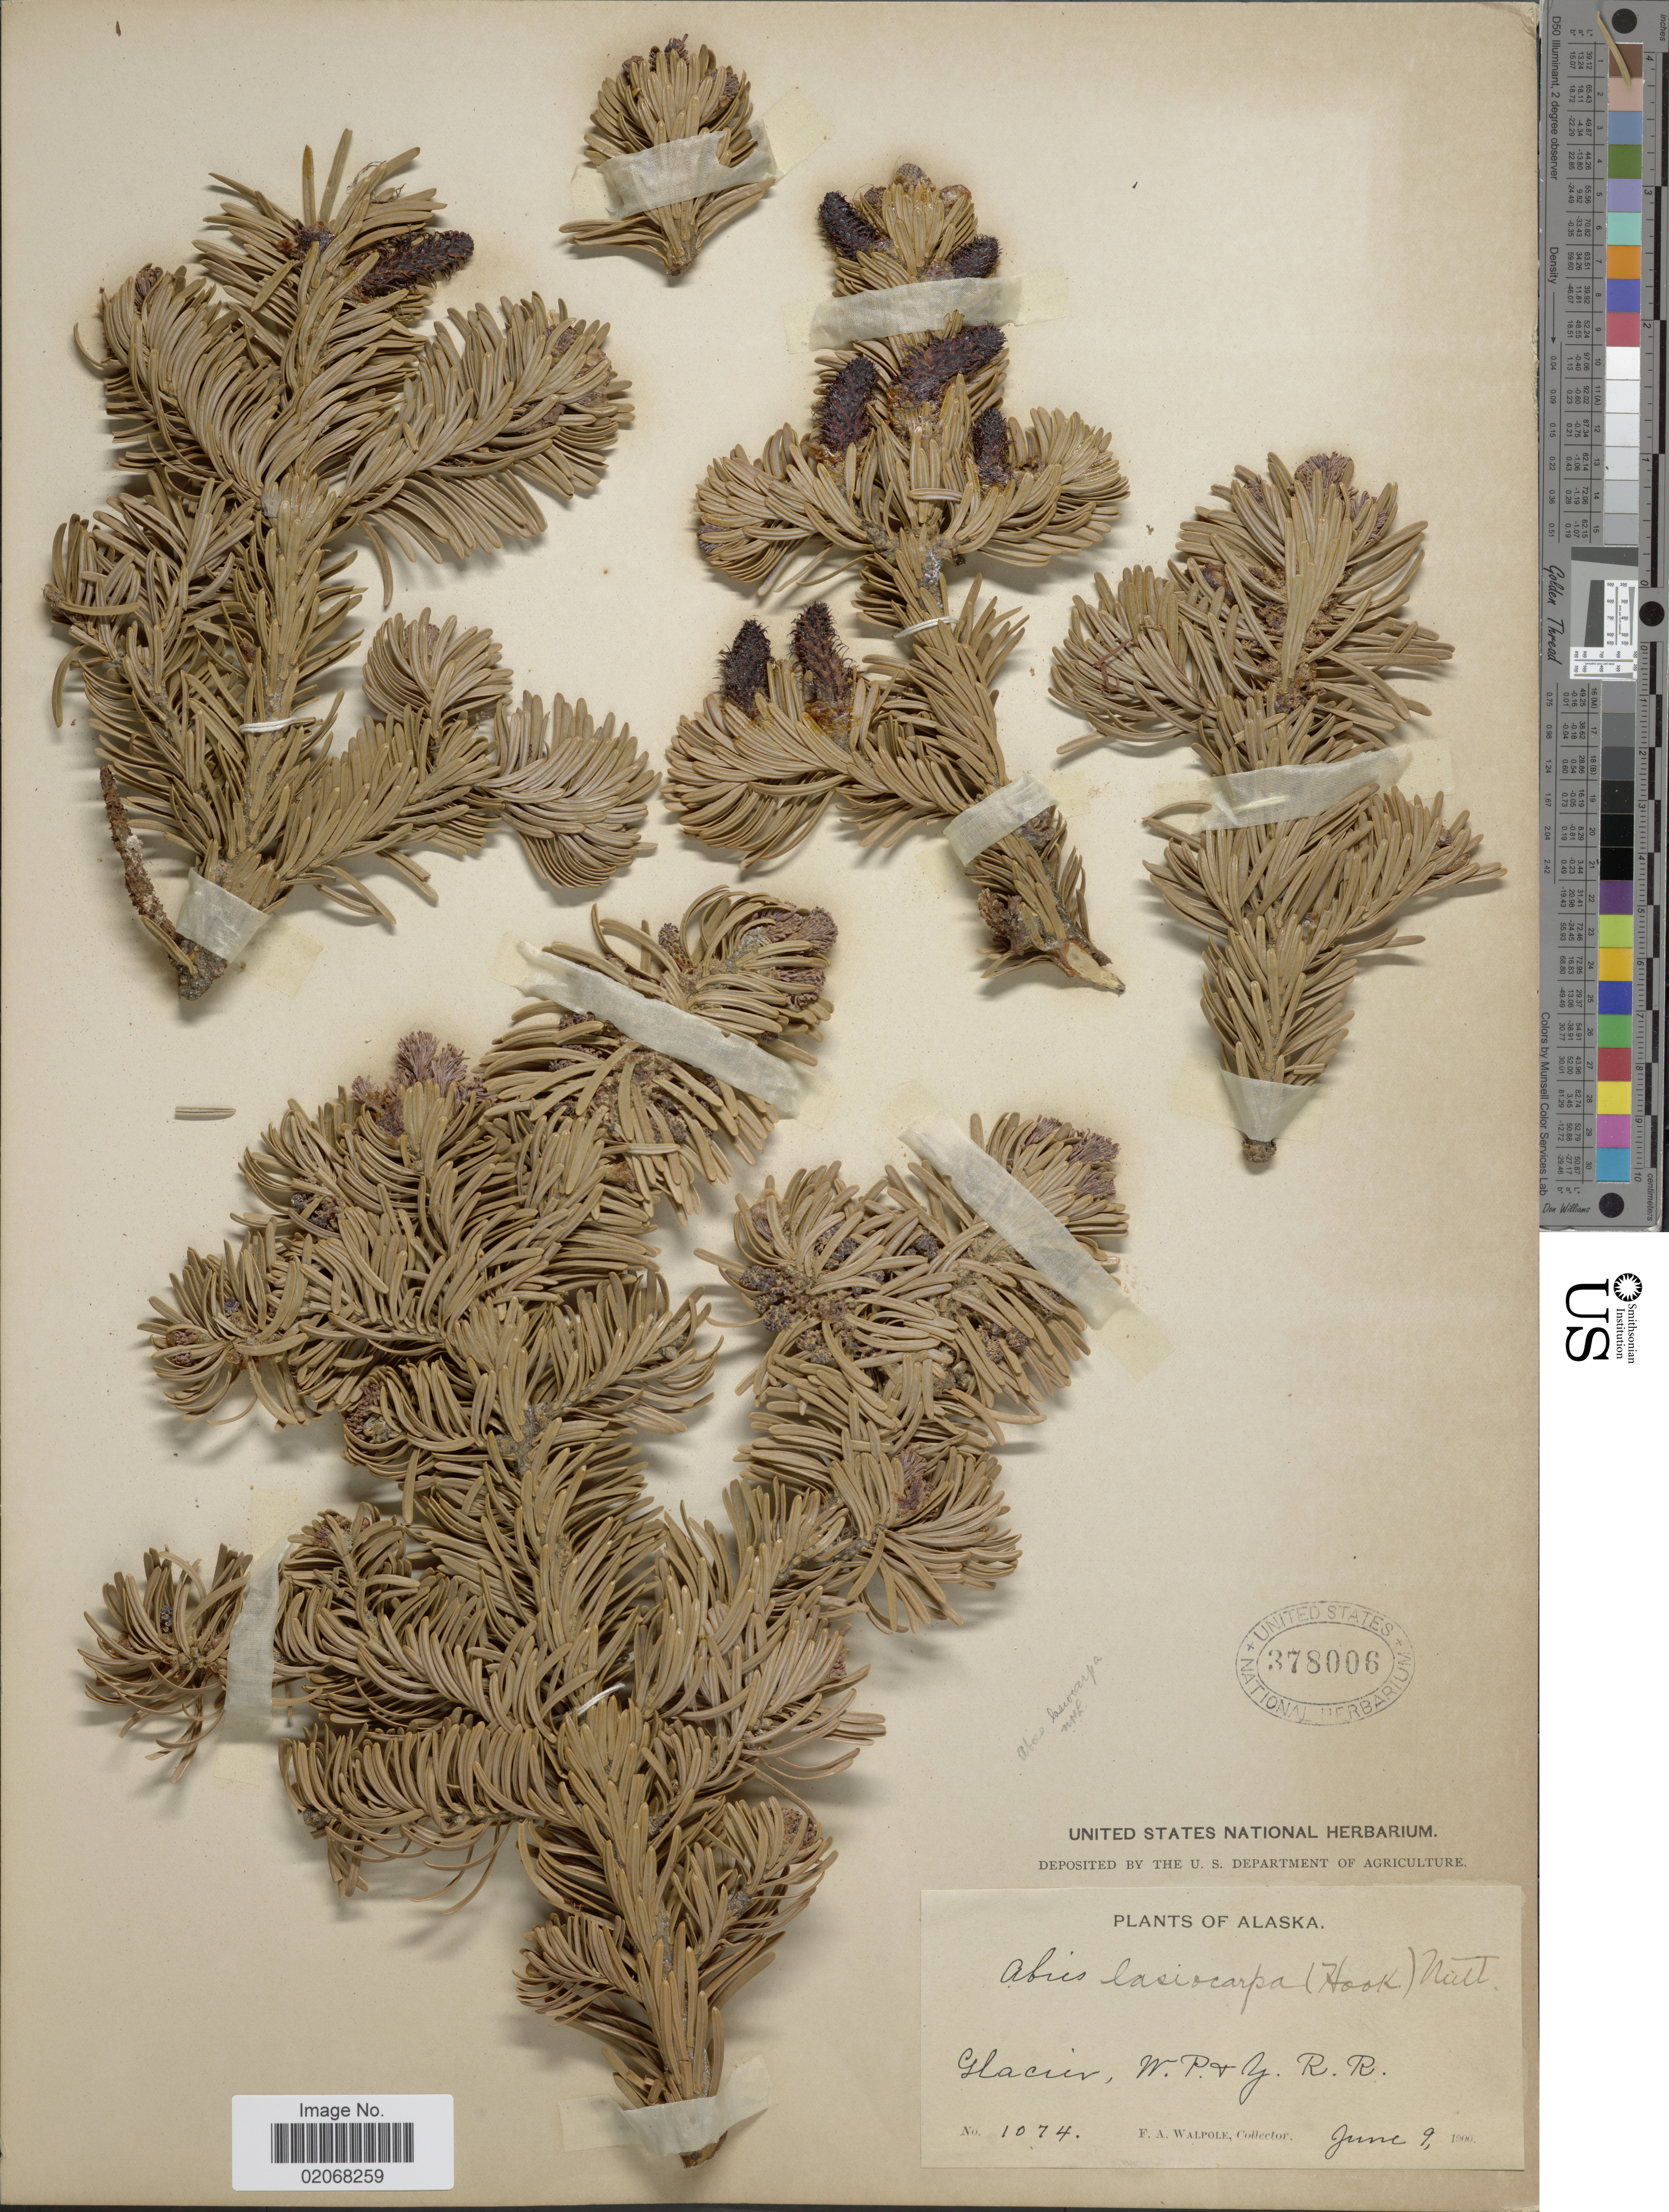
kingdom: Plantae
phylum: Tracheophyta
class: Pinopsida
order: Pinales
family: Pinaceae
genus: Abies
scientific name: Abies magnifica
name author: A. Murray bis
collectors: F. Walpole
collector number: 1074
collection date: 1900-06-09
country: United States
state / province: Alaska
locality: Glacier, W. P. + Y. R. R.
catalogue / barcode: US 378006